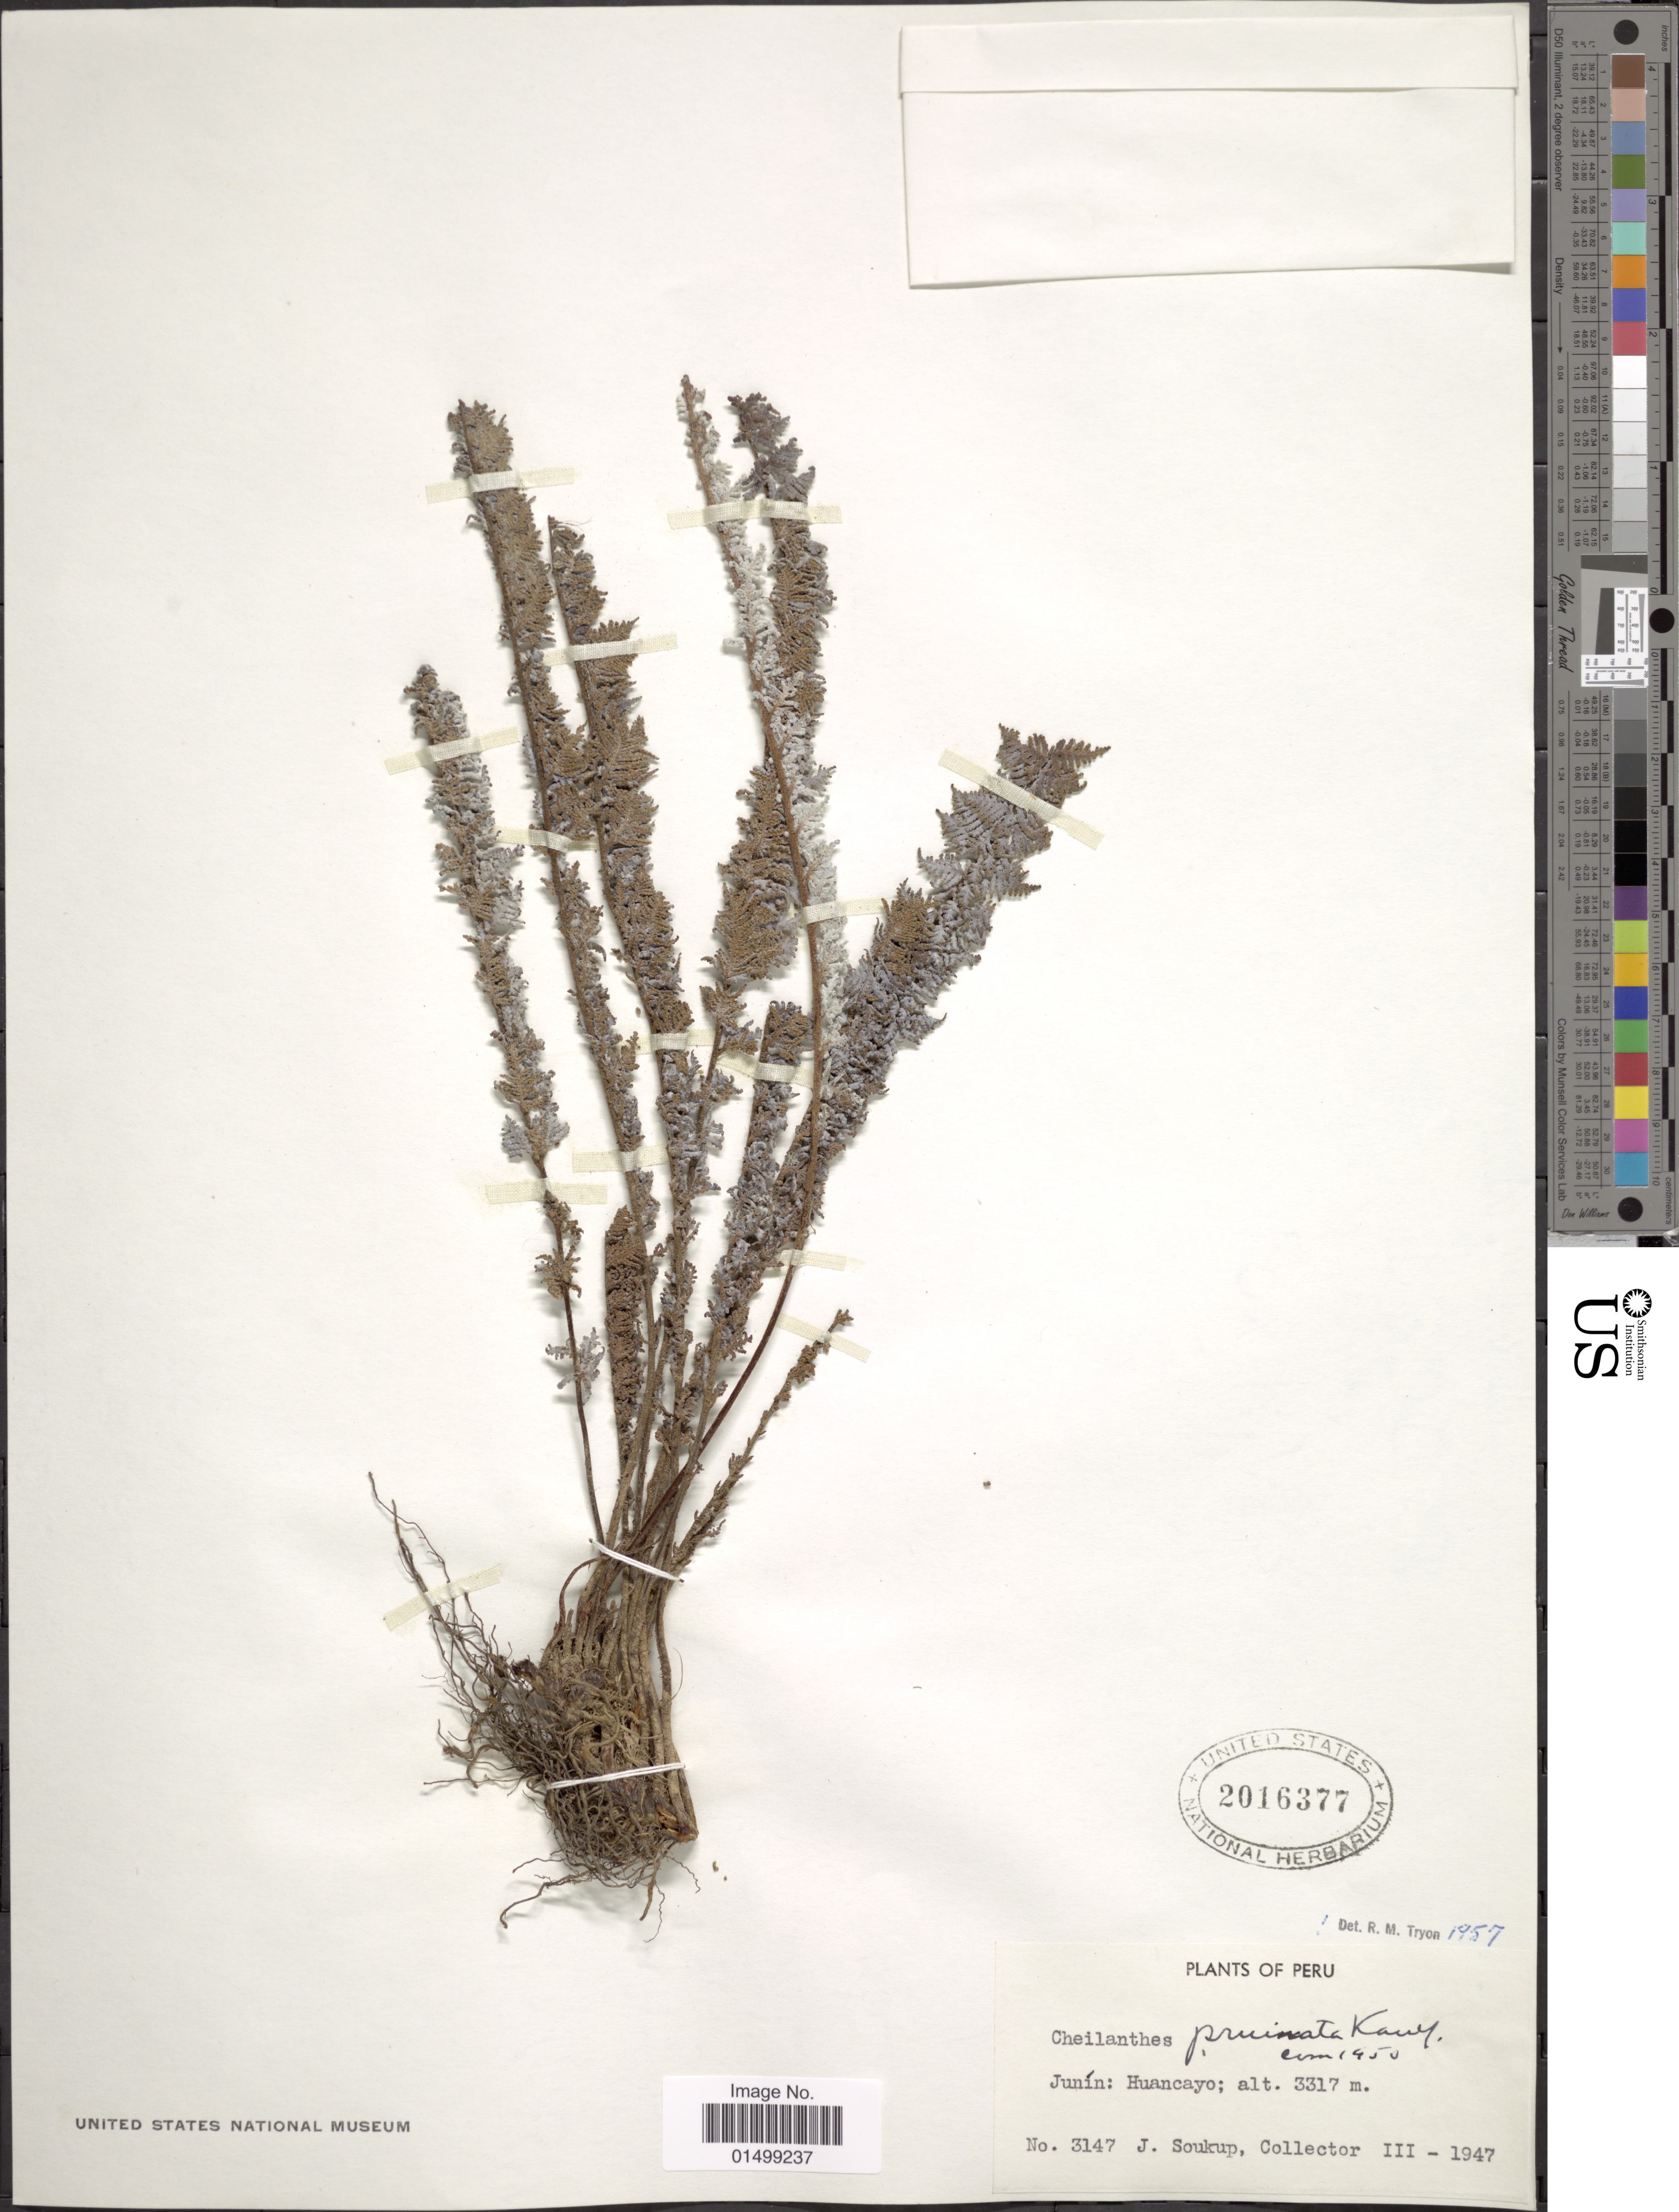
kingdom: Plantae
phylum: Tracheophyta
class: Polypodiopsida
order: Polypodiales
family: Pteridaceae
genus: Cheilanthes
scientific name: Cheilanthes pruinata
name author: Kaulf.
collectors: J. Soukup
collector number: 3147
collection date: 1947-03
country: Peru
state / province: Junín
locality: Huancayo.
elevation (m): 3317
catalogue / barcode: US 2016377